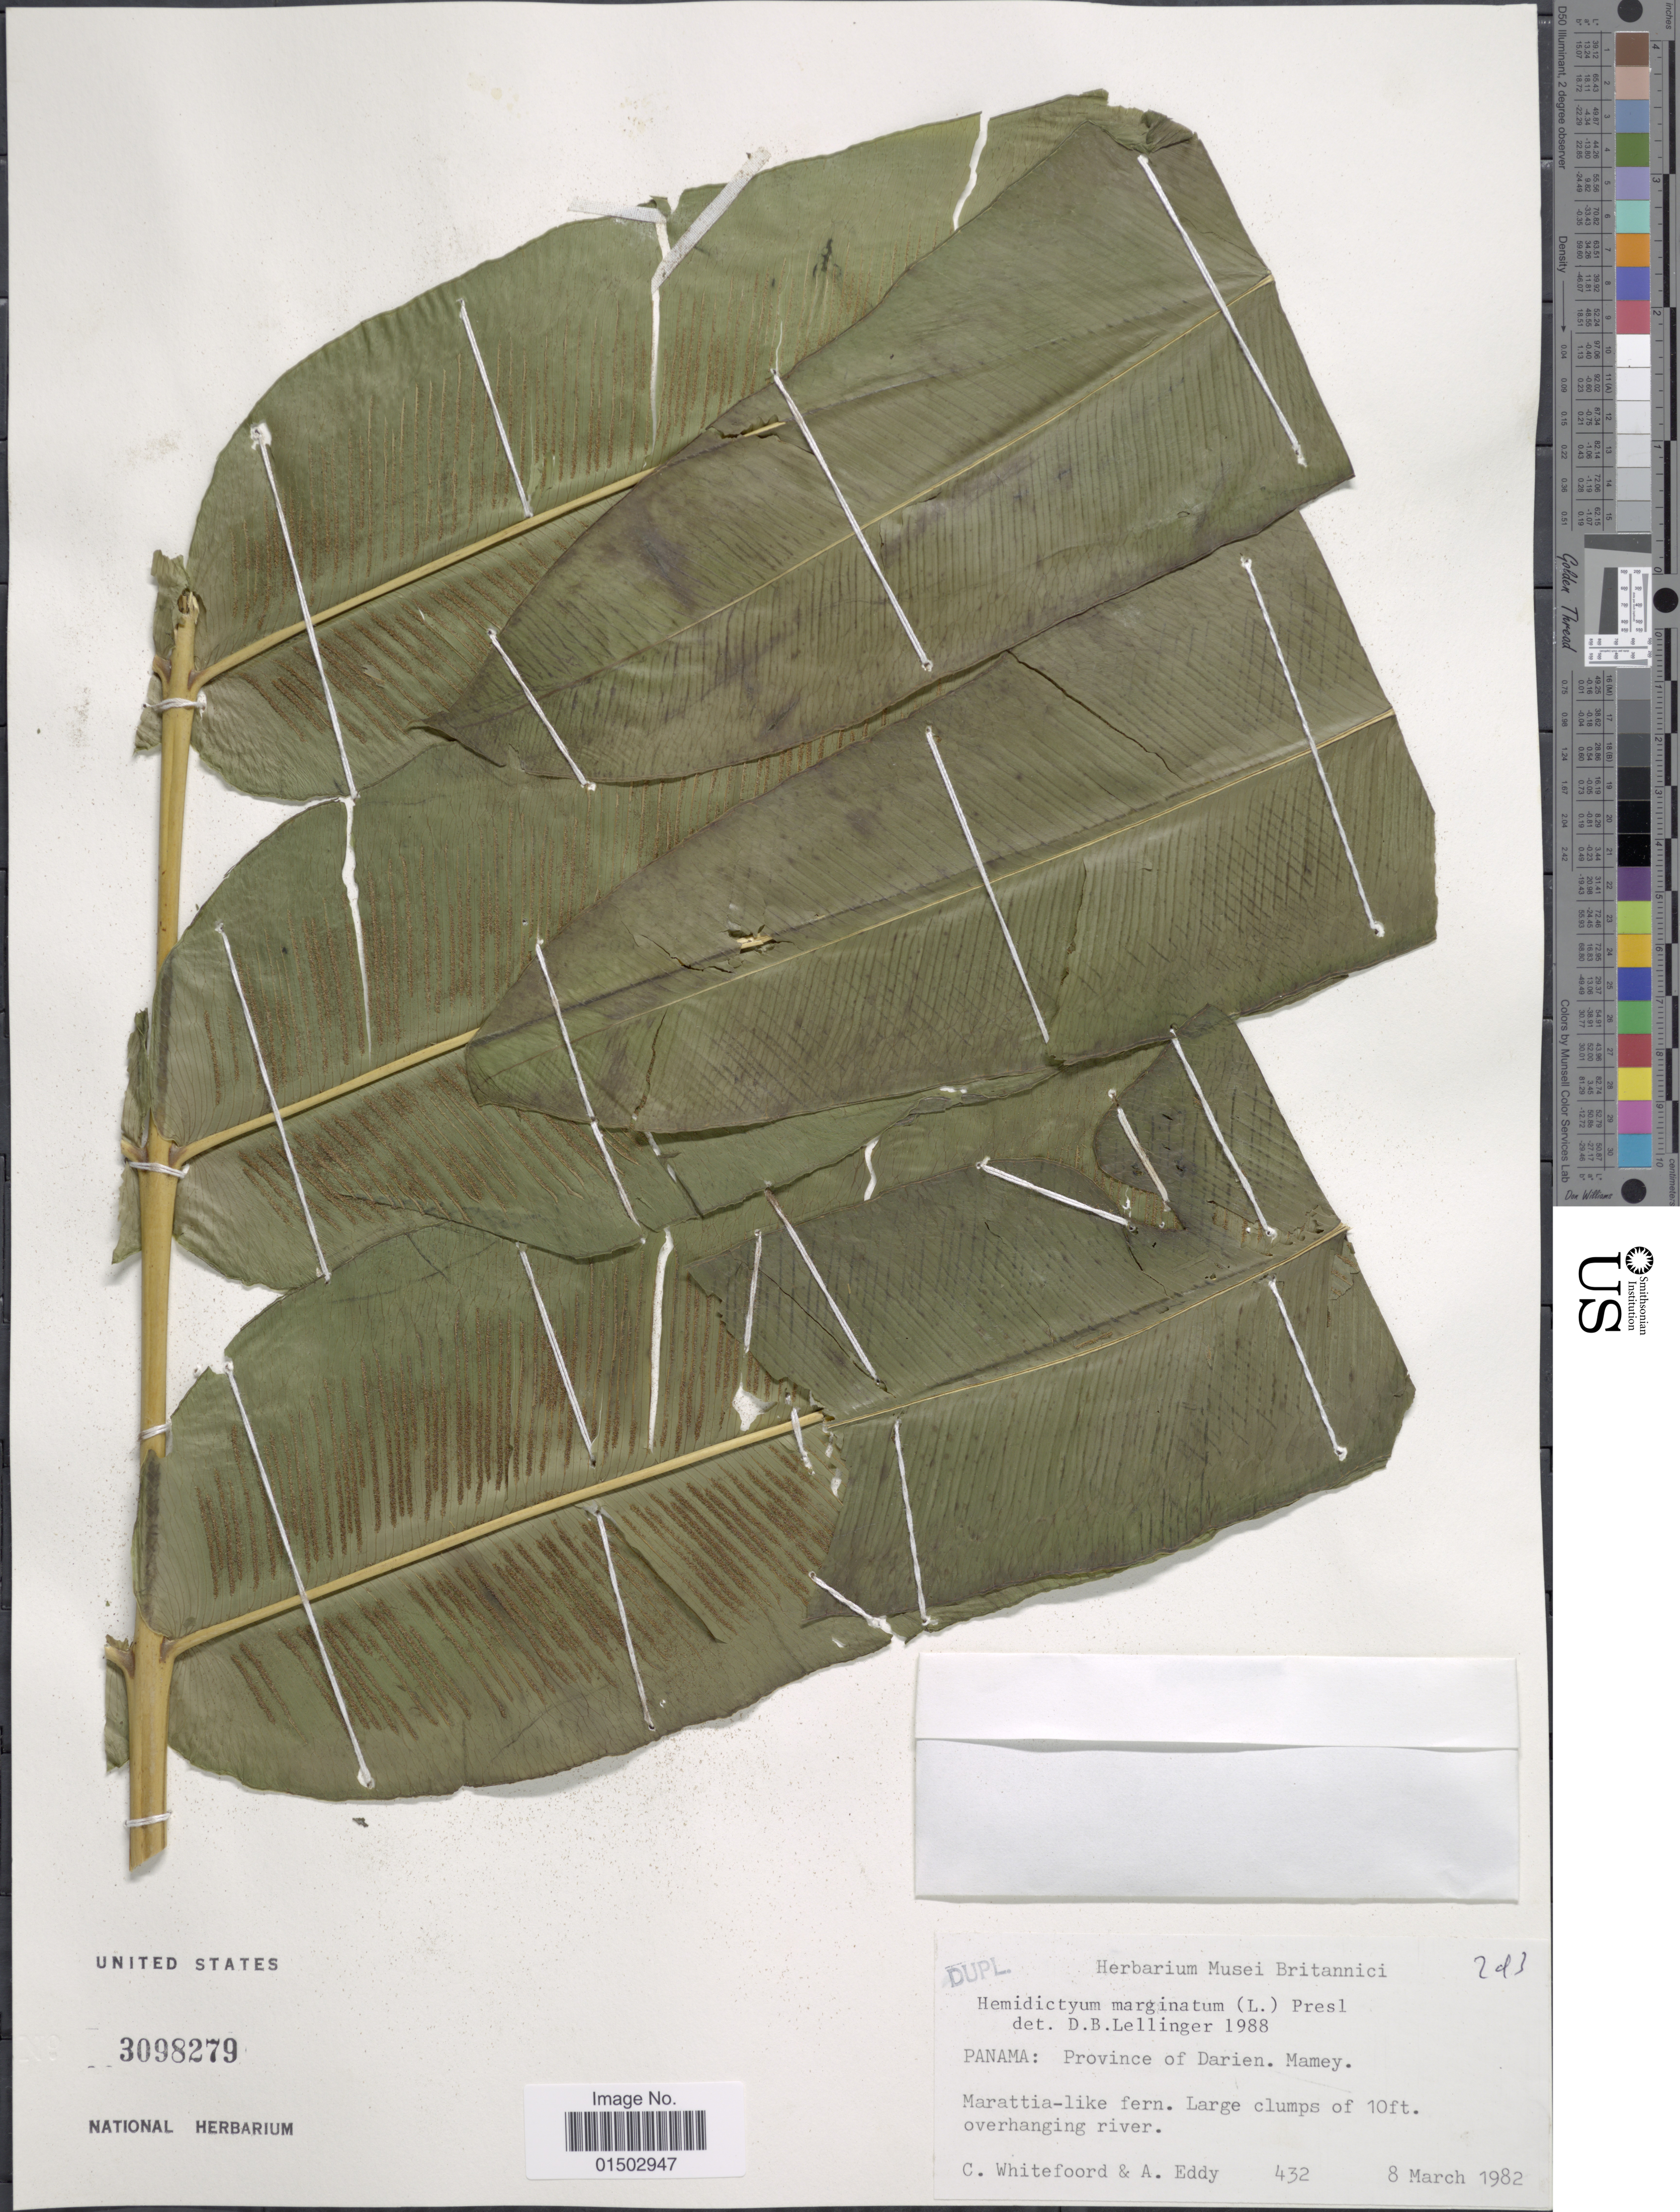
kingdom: Plantae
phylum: Tracheophyta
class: Polypodiopsida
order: Polypodiales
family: Hemidictyaceae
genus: Hemidictyum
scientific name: Hemidictyum marginatum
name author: (L.) C. Presl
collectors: C. Whitefoord & A. Eddy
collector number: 432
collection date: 1982-03-08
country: Panama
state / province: Darién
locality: Province of Darien. Mamey. Marattia- like fern. Large clumps of 10 ft. overhanging river.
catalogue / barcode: US 3098279